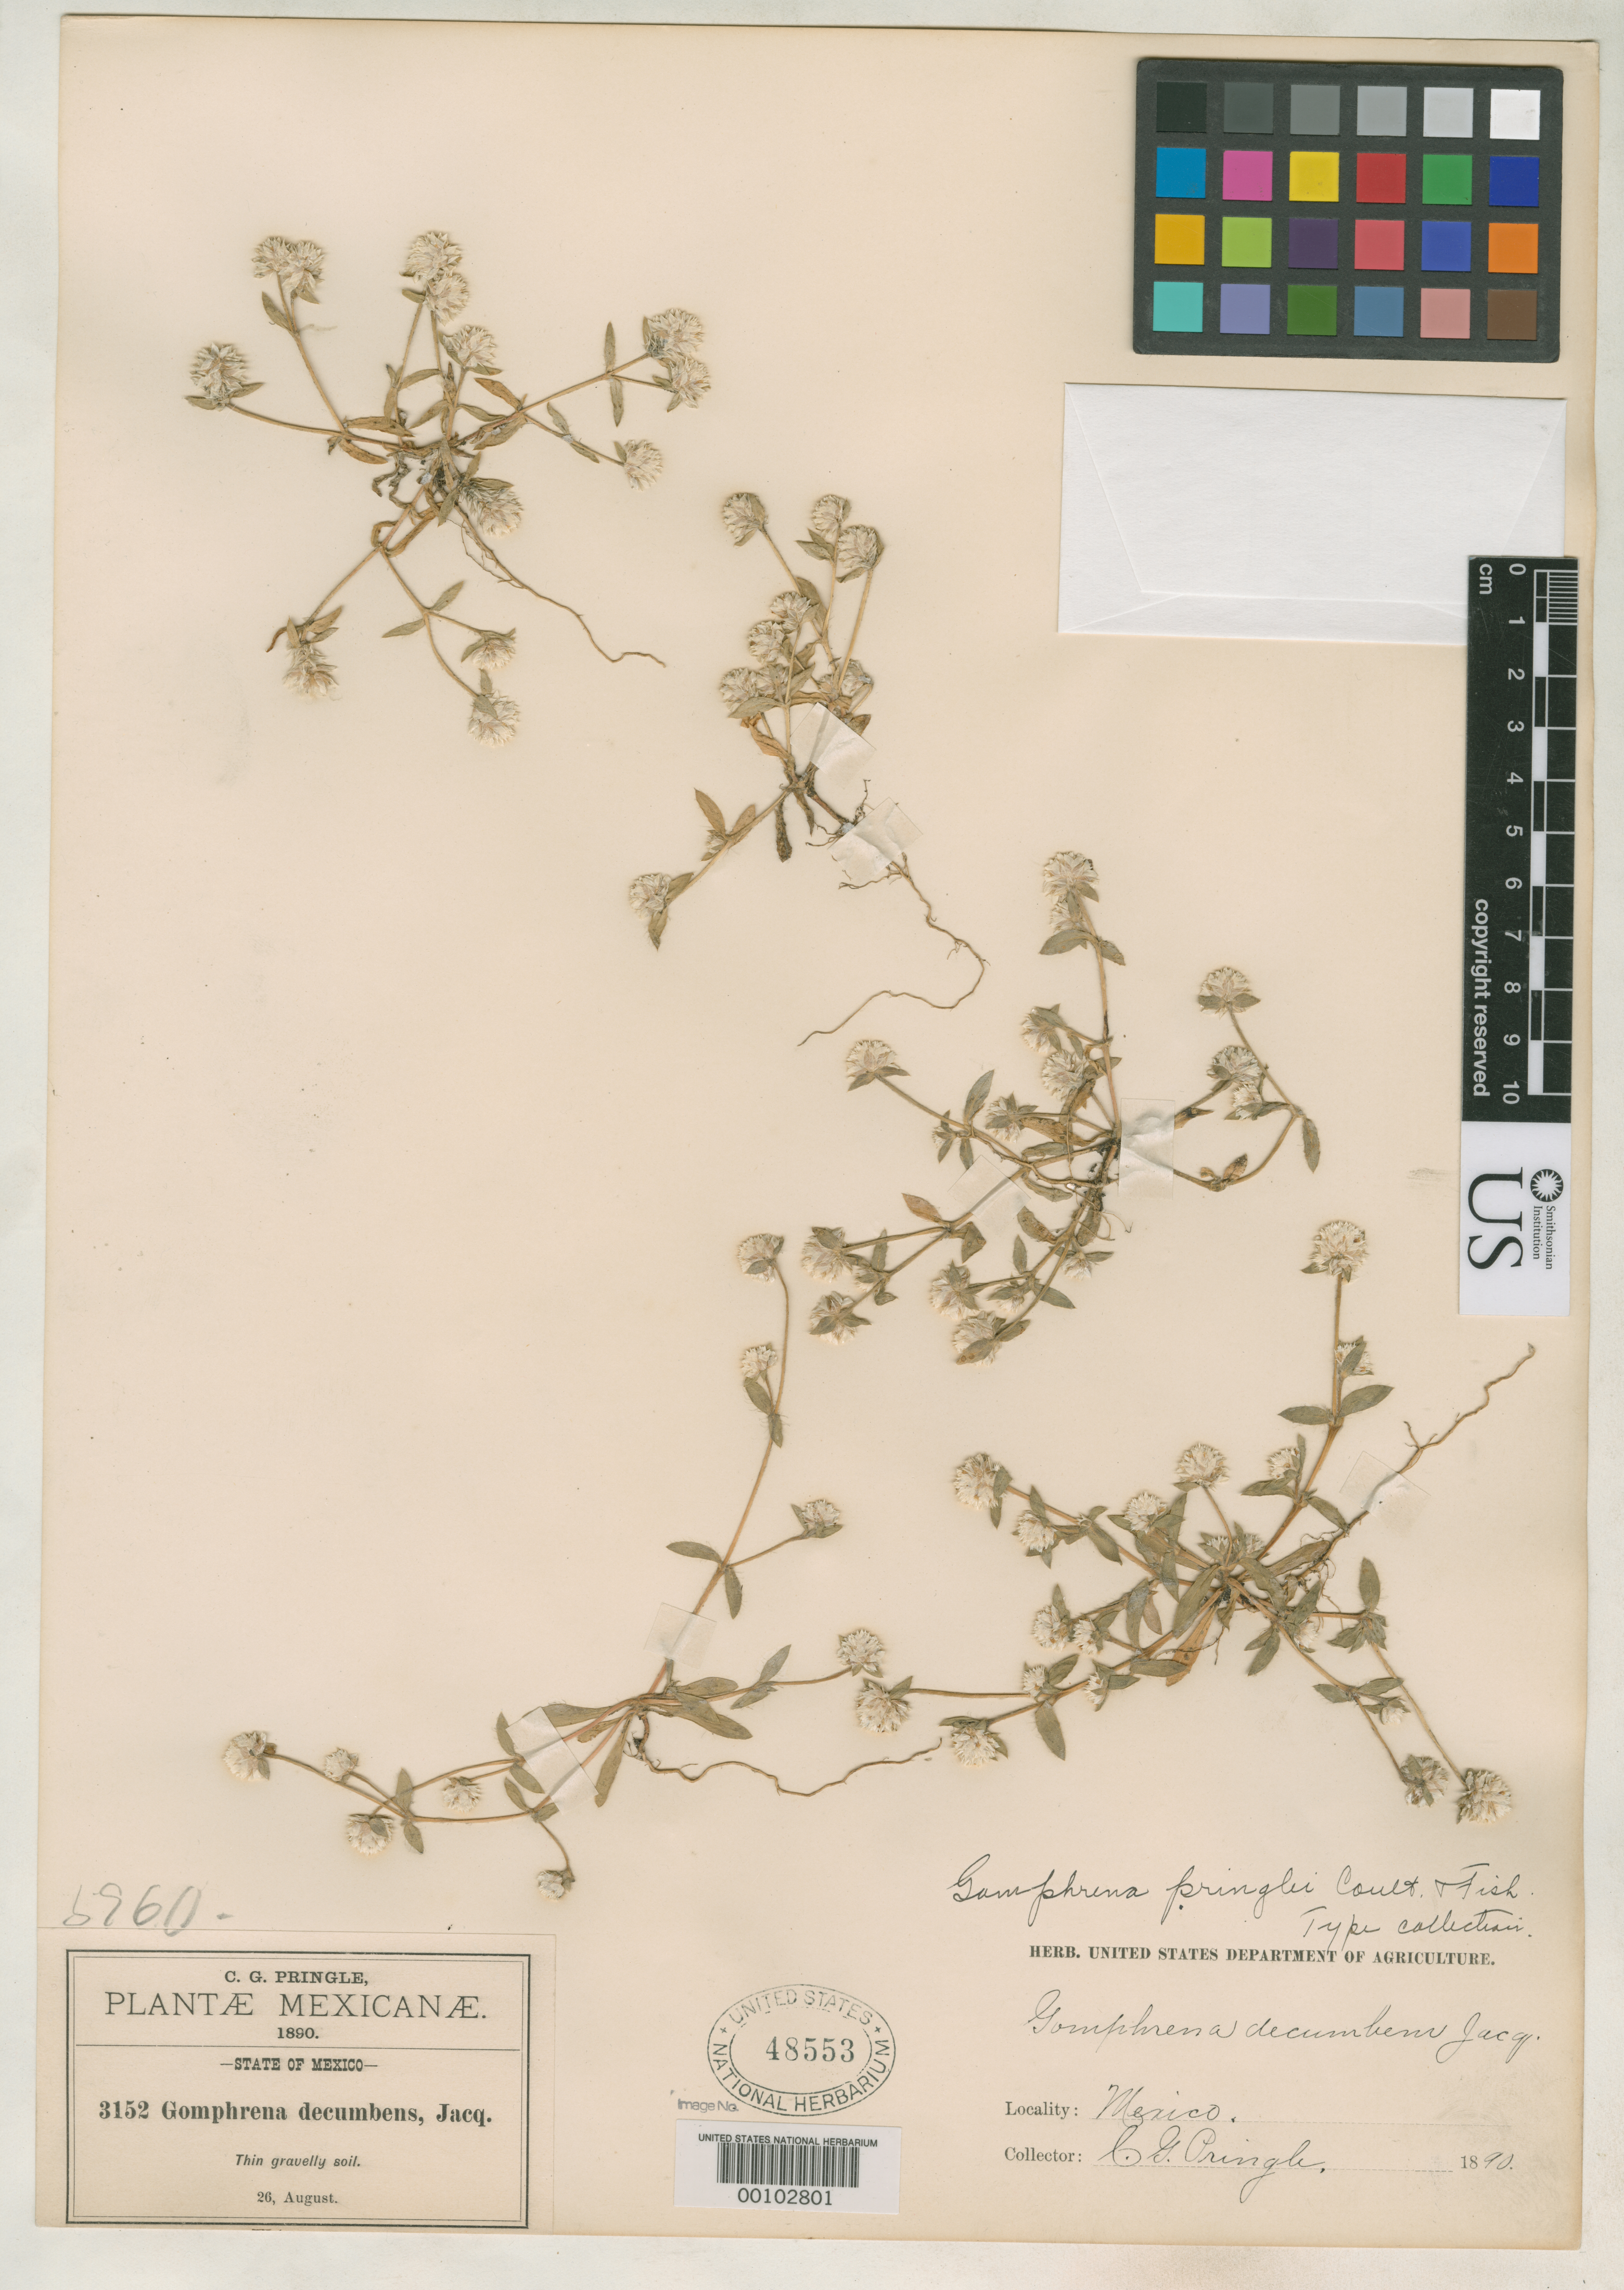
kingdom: Plantae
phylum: Tracheophyta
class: Magnoliopsida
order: Caryophyllales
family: Amaranthaceae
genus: Gomphrena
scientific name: Gomphrena pringlei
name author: J.M. Coult. & Fisher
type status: Isotype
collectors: C. G. Pringle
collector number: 3152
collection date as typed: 26 Aug 1898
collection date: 1898-08-26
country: Mexico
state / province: México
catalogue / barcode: US 48553